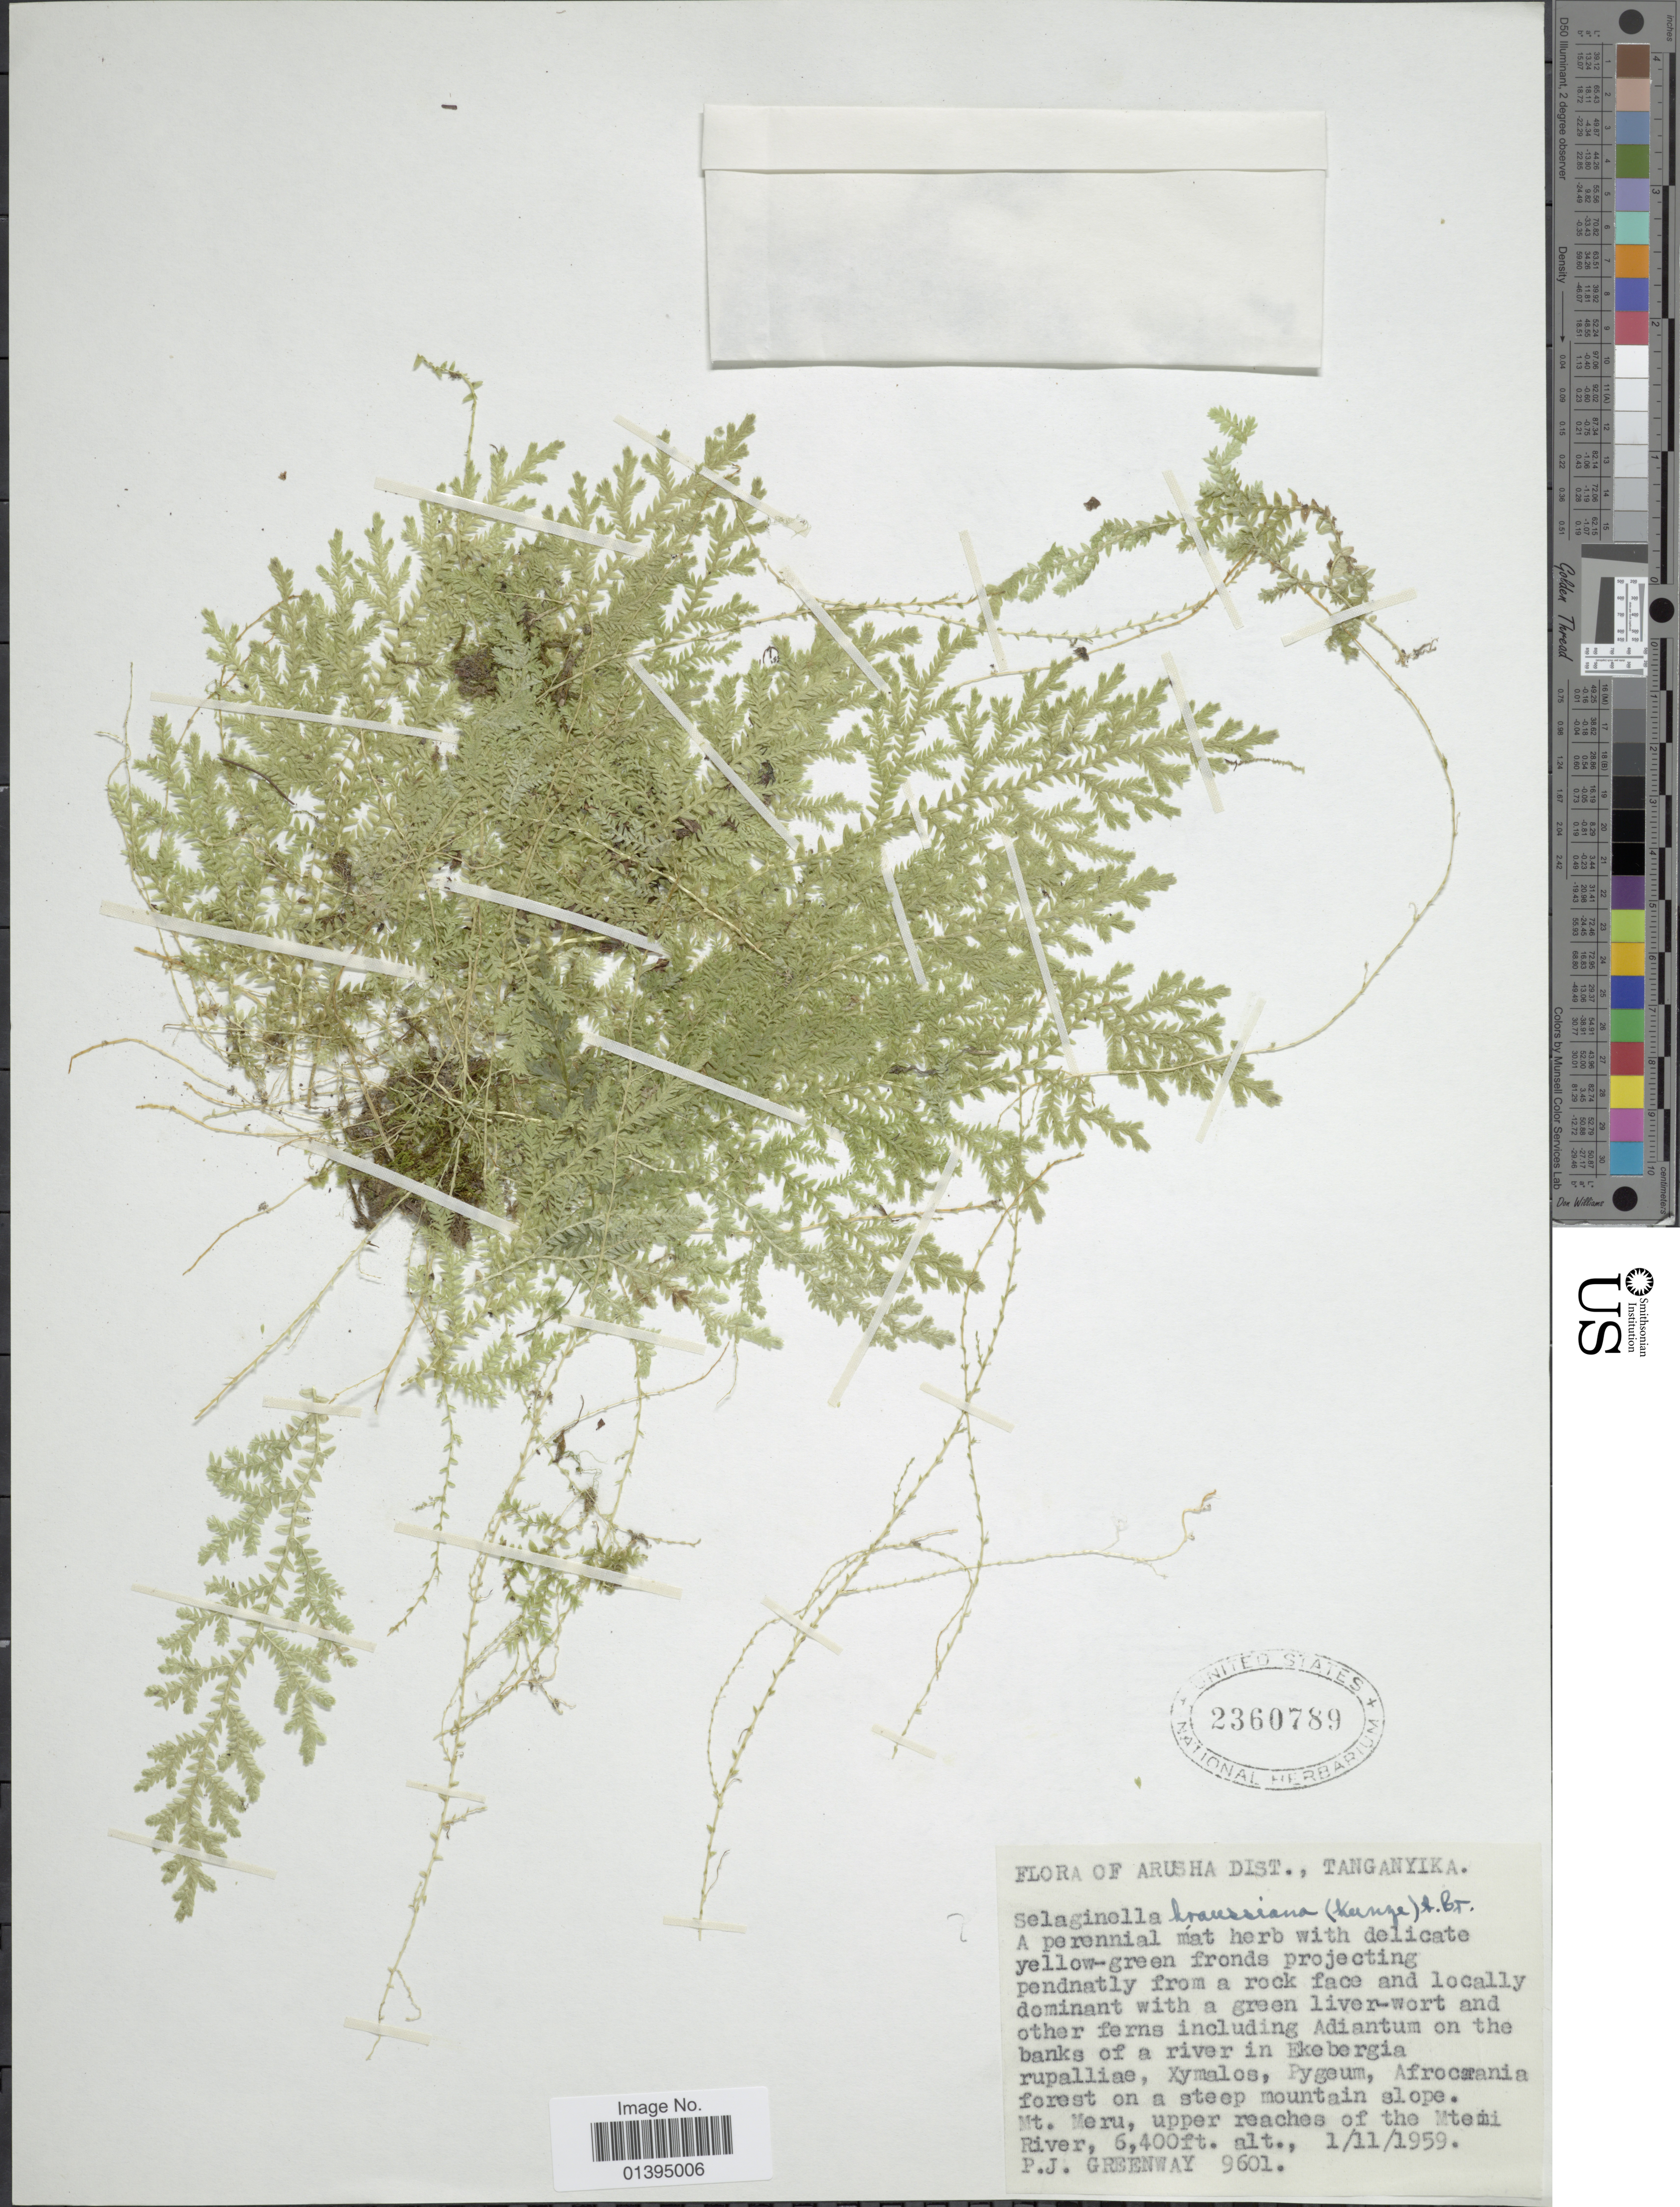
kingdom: Plantae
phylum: Tracheophyta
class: Lycopodiopsida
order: Selaginellales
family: Selaginellaceae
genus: Selaginella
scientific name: Selaginella kraussiana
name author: (Kunze) A. Braun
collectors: P. J. Greenway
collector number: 9601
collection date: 1959-11-01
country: Tanzania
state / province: Arusha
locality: Tanganyika, Mt. Meru, upper reaches of the Mtemi River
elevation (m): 1951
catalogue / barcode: US 2360789